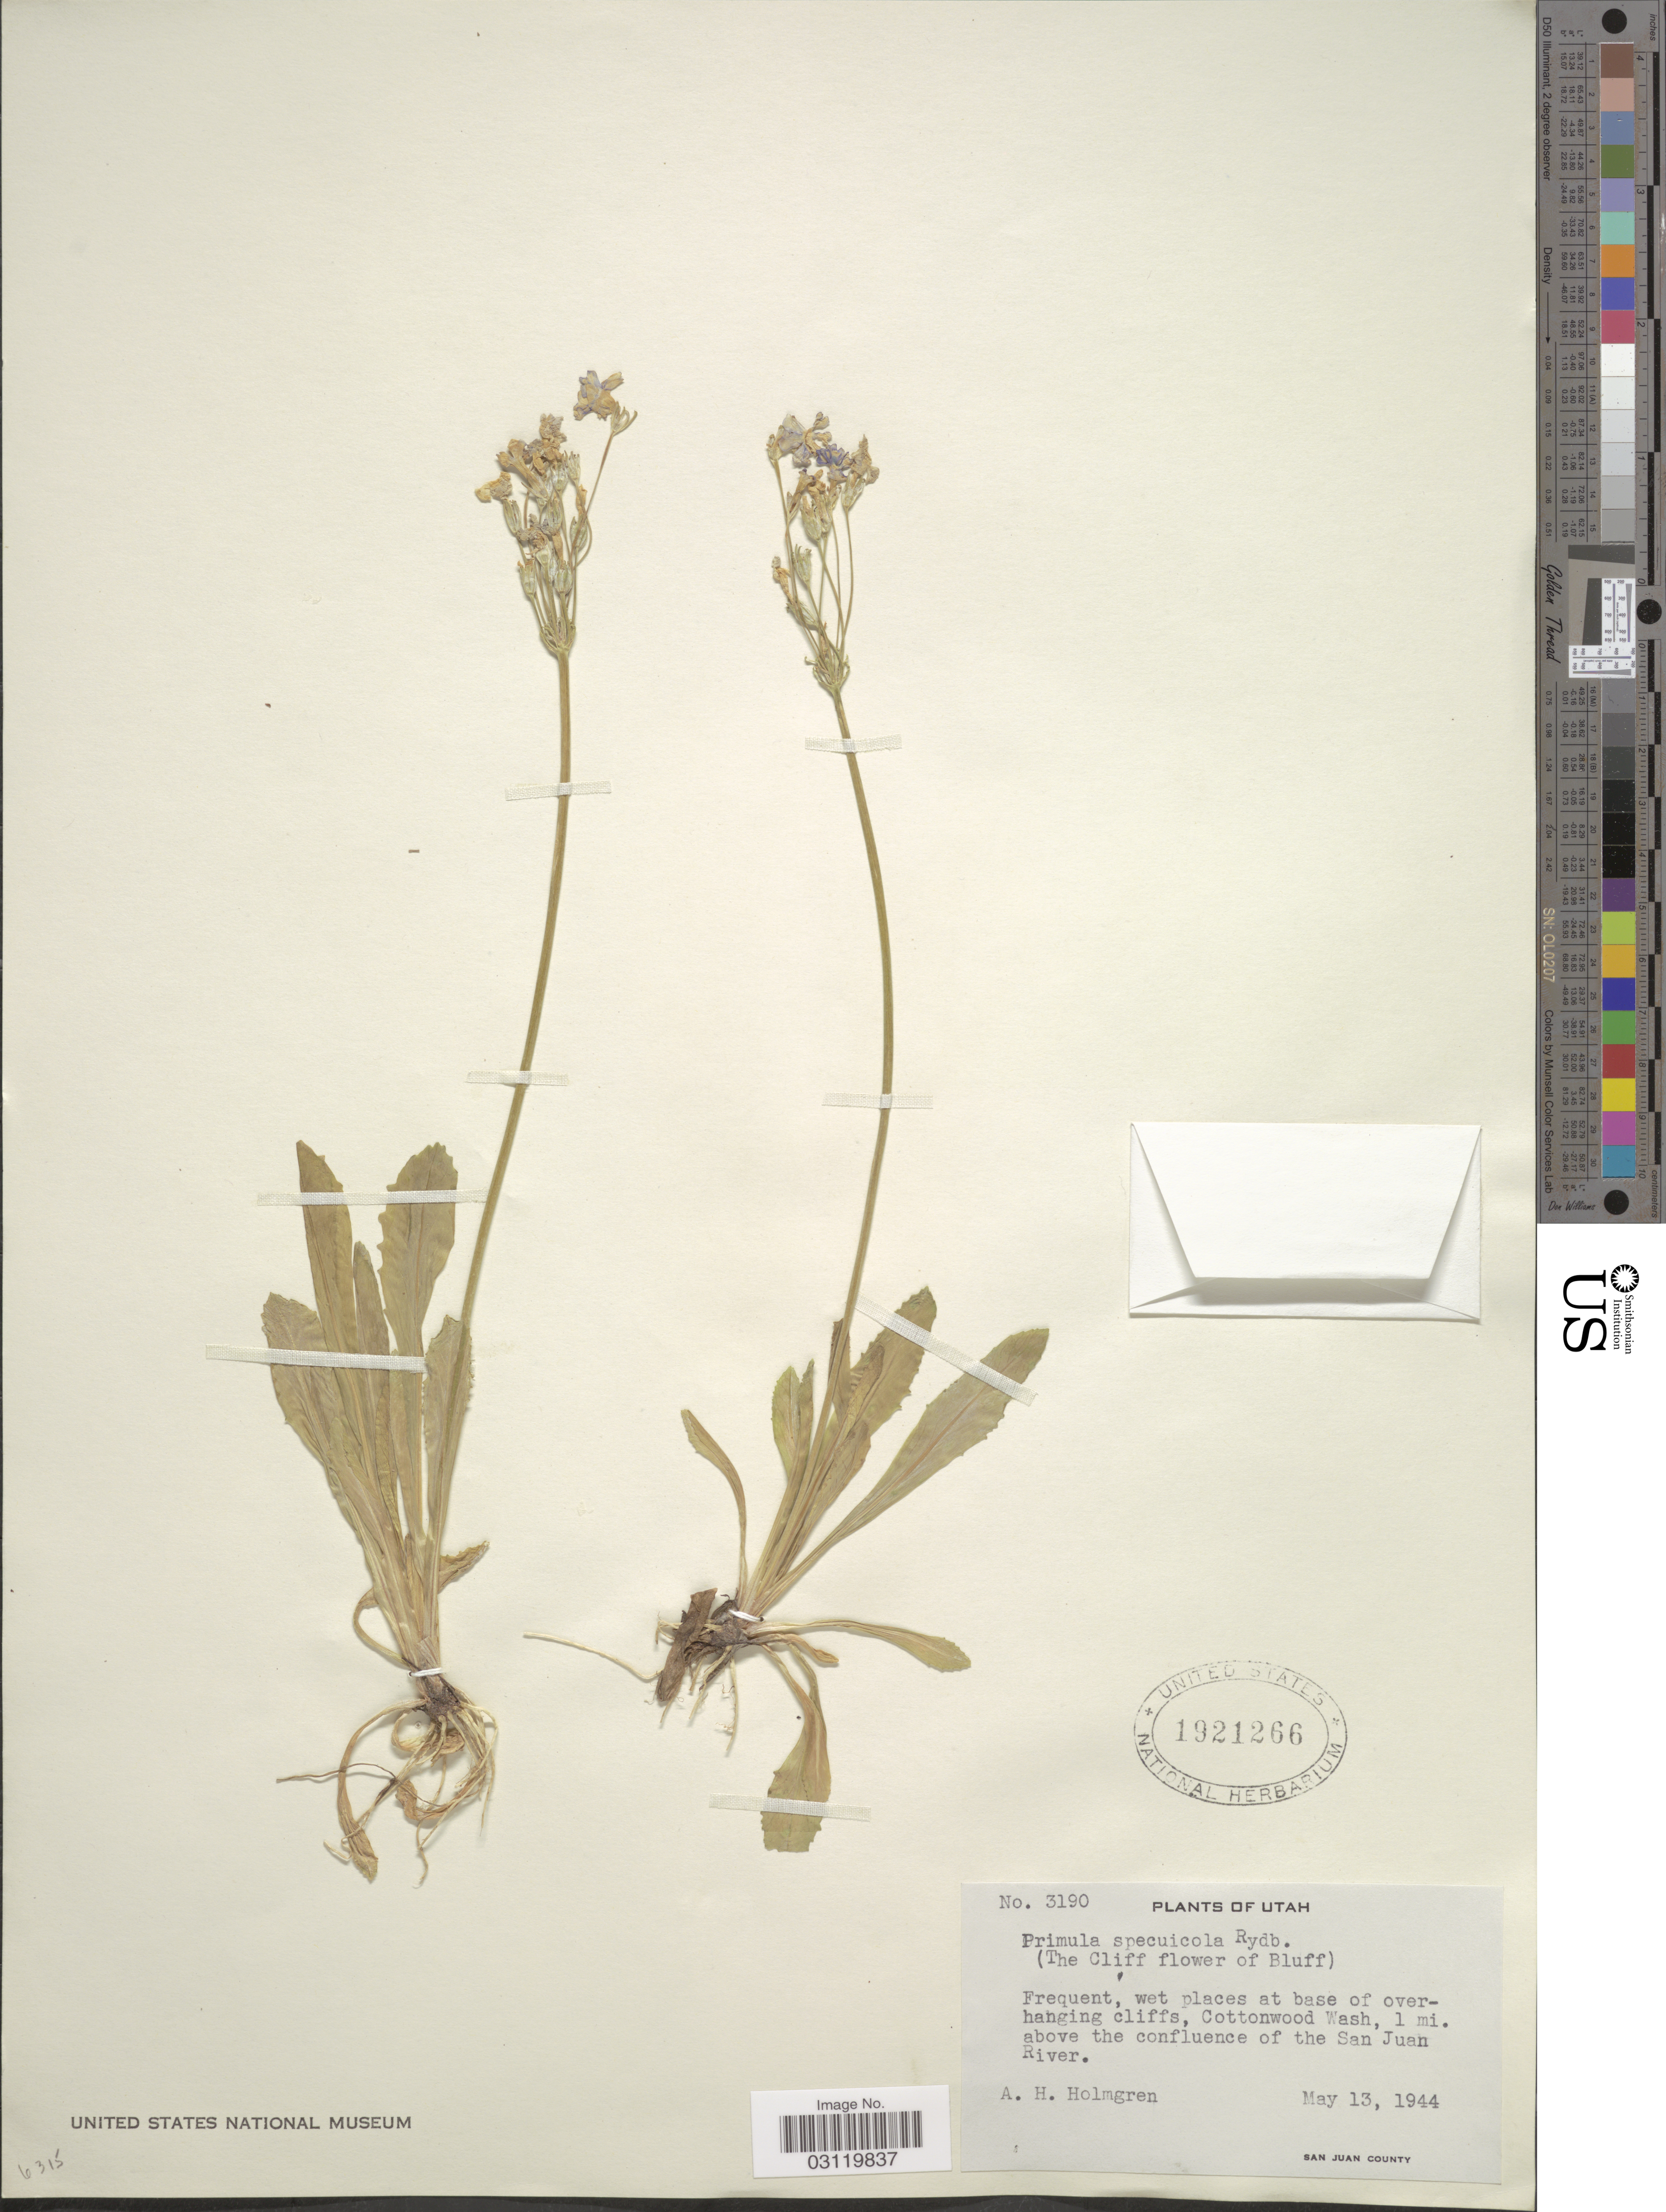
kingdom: Plantae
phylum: Tracheophyta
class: Magnoliopsida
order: Ericales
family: Primulaceae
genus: Primula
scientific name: Primula specuicola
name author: Rydb.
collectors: A. H. Holmgren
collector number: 3190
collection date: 1944-05-13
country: United States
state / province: Utah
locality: Cottonwood Wash, 1 mi. above the confluence of the San Juan River.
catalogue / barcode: US 1921266